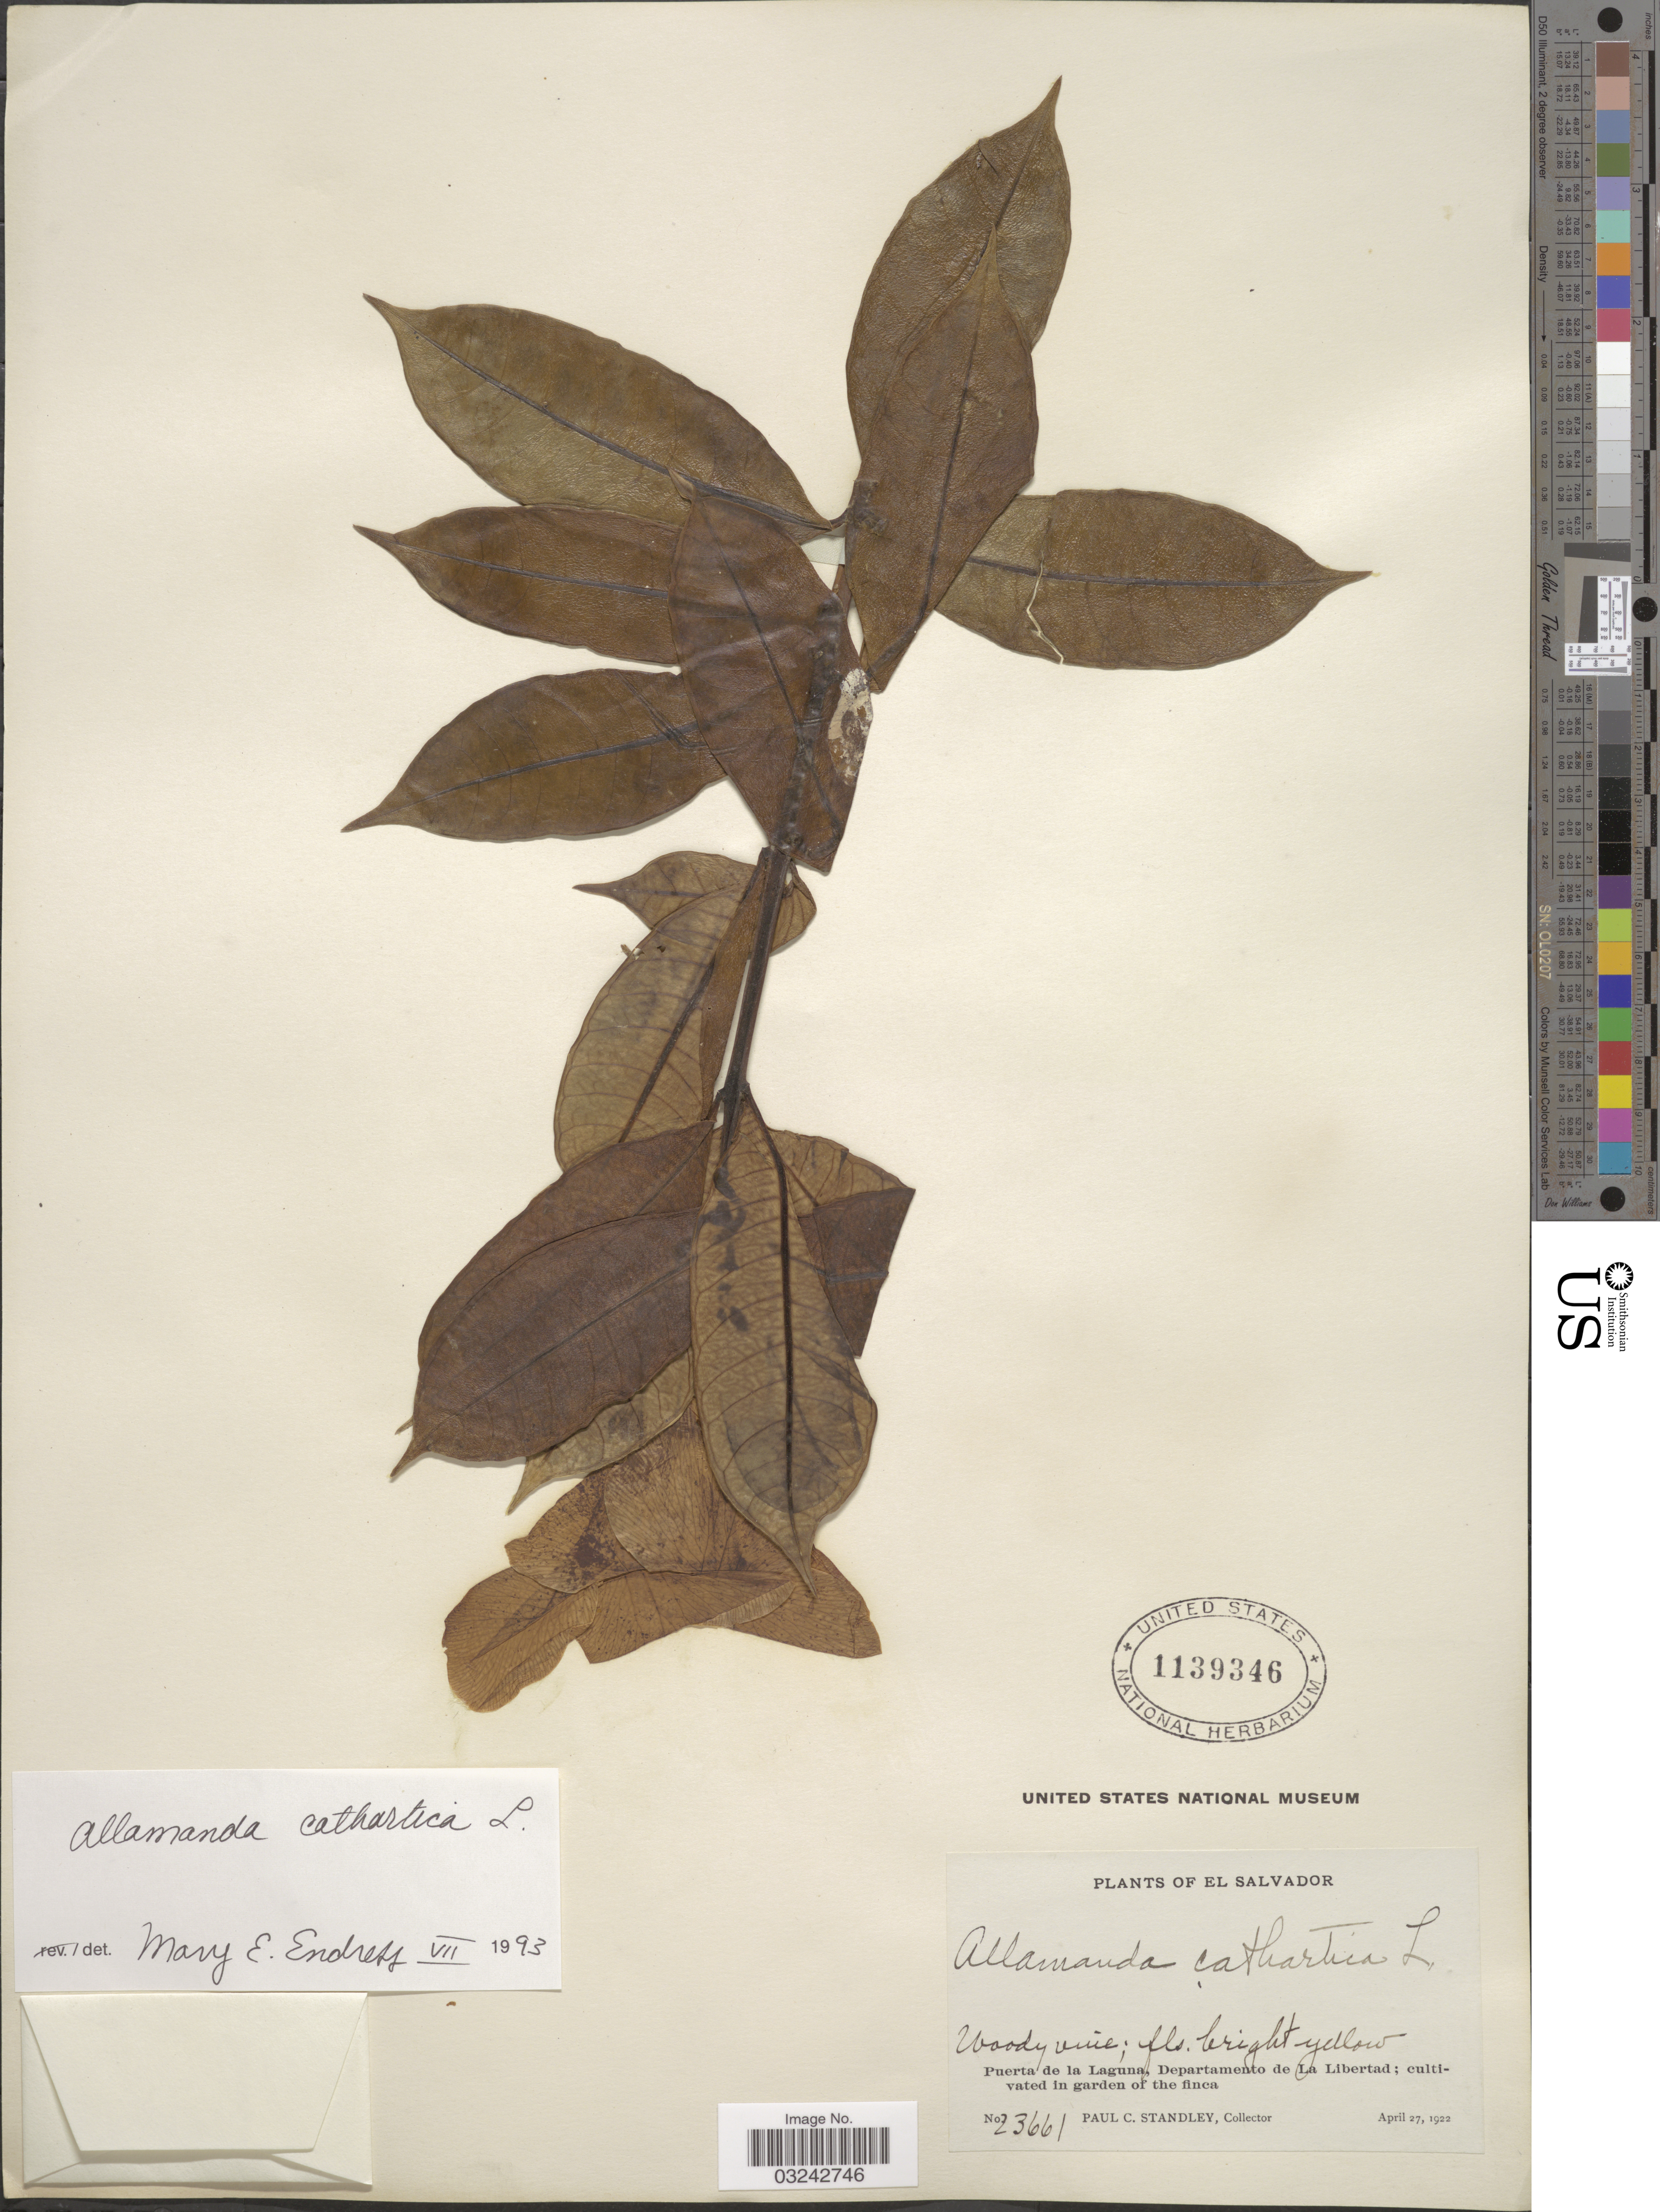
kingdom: Plantae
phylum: Tracheophyta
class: Magnoliopsida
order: Gentianales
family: Apocynaceae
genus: Allamanda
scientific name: Allamanda cathartica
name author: L.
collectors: P. C. Standley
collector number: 23661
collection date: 1922-04-27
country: El Salvador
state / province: La Libertad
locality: Puerta de la Laguna, Departamento de La Libertad; cultivated in garden of the finca.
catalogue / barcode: US 1139346